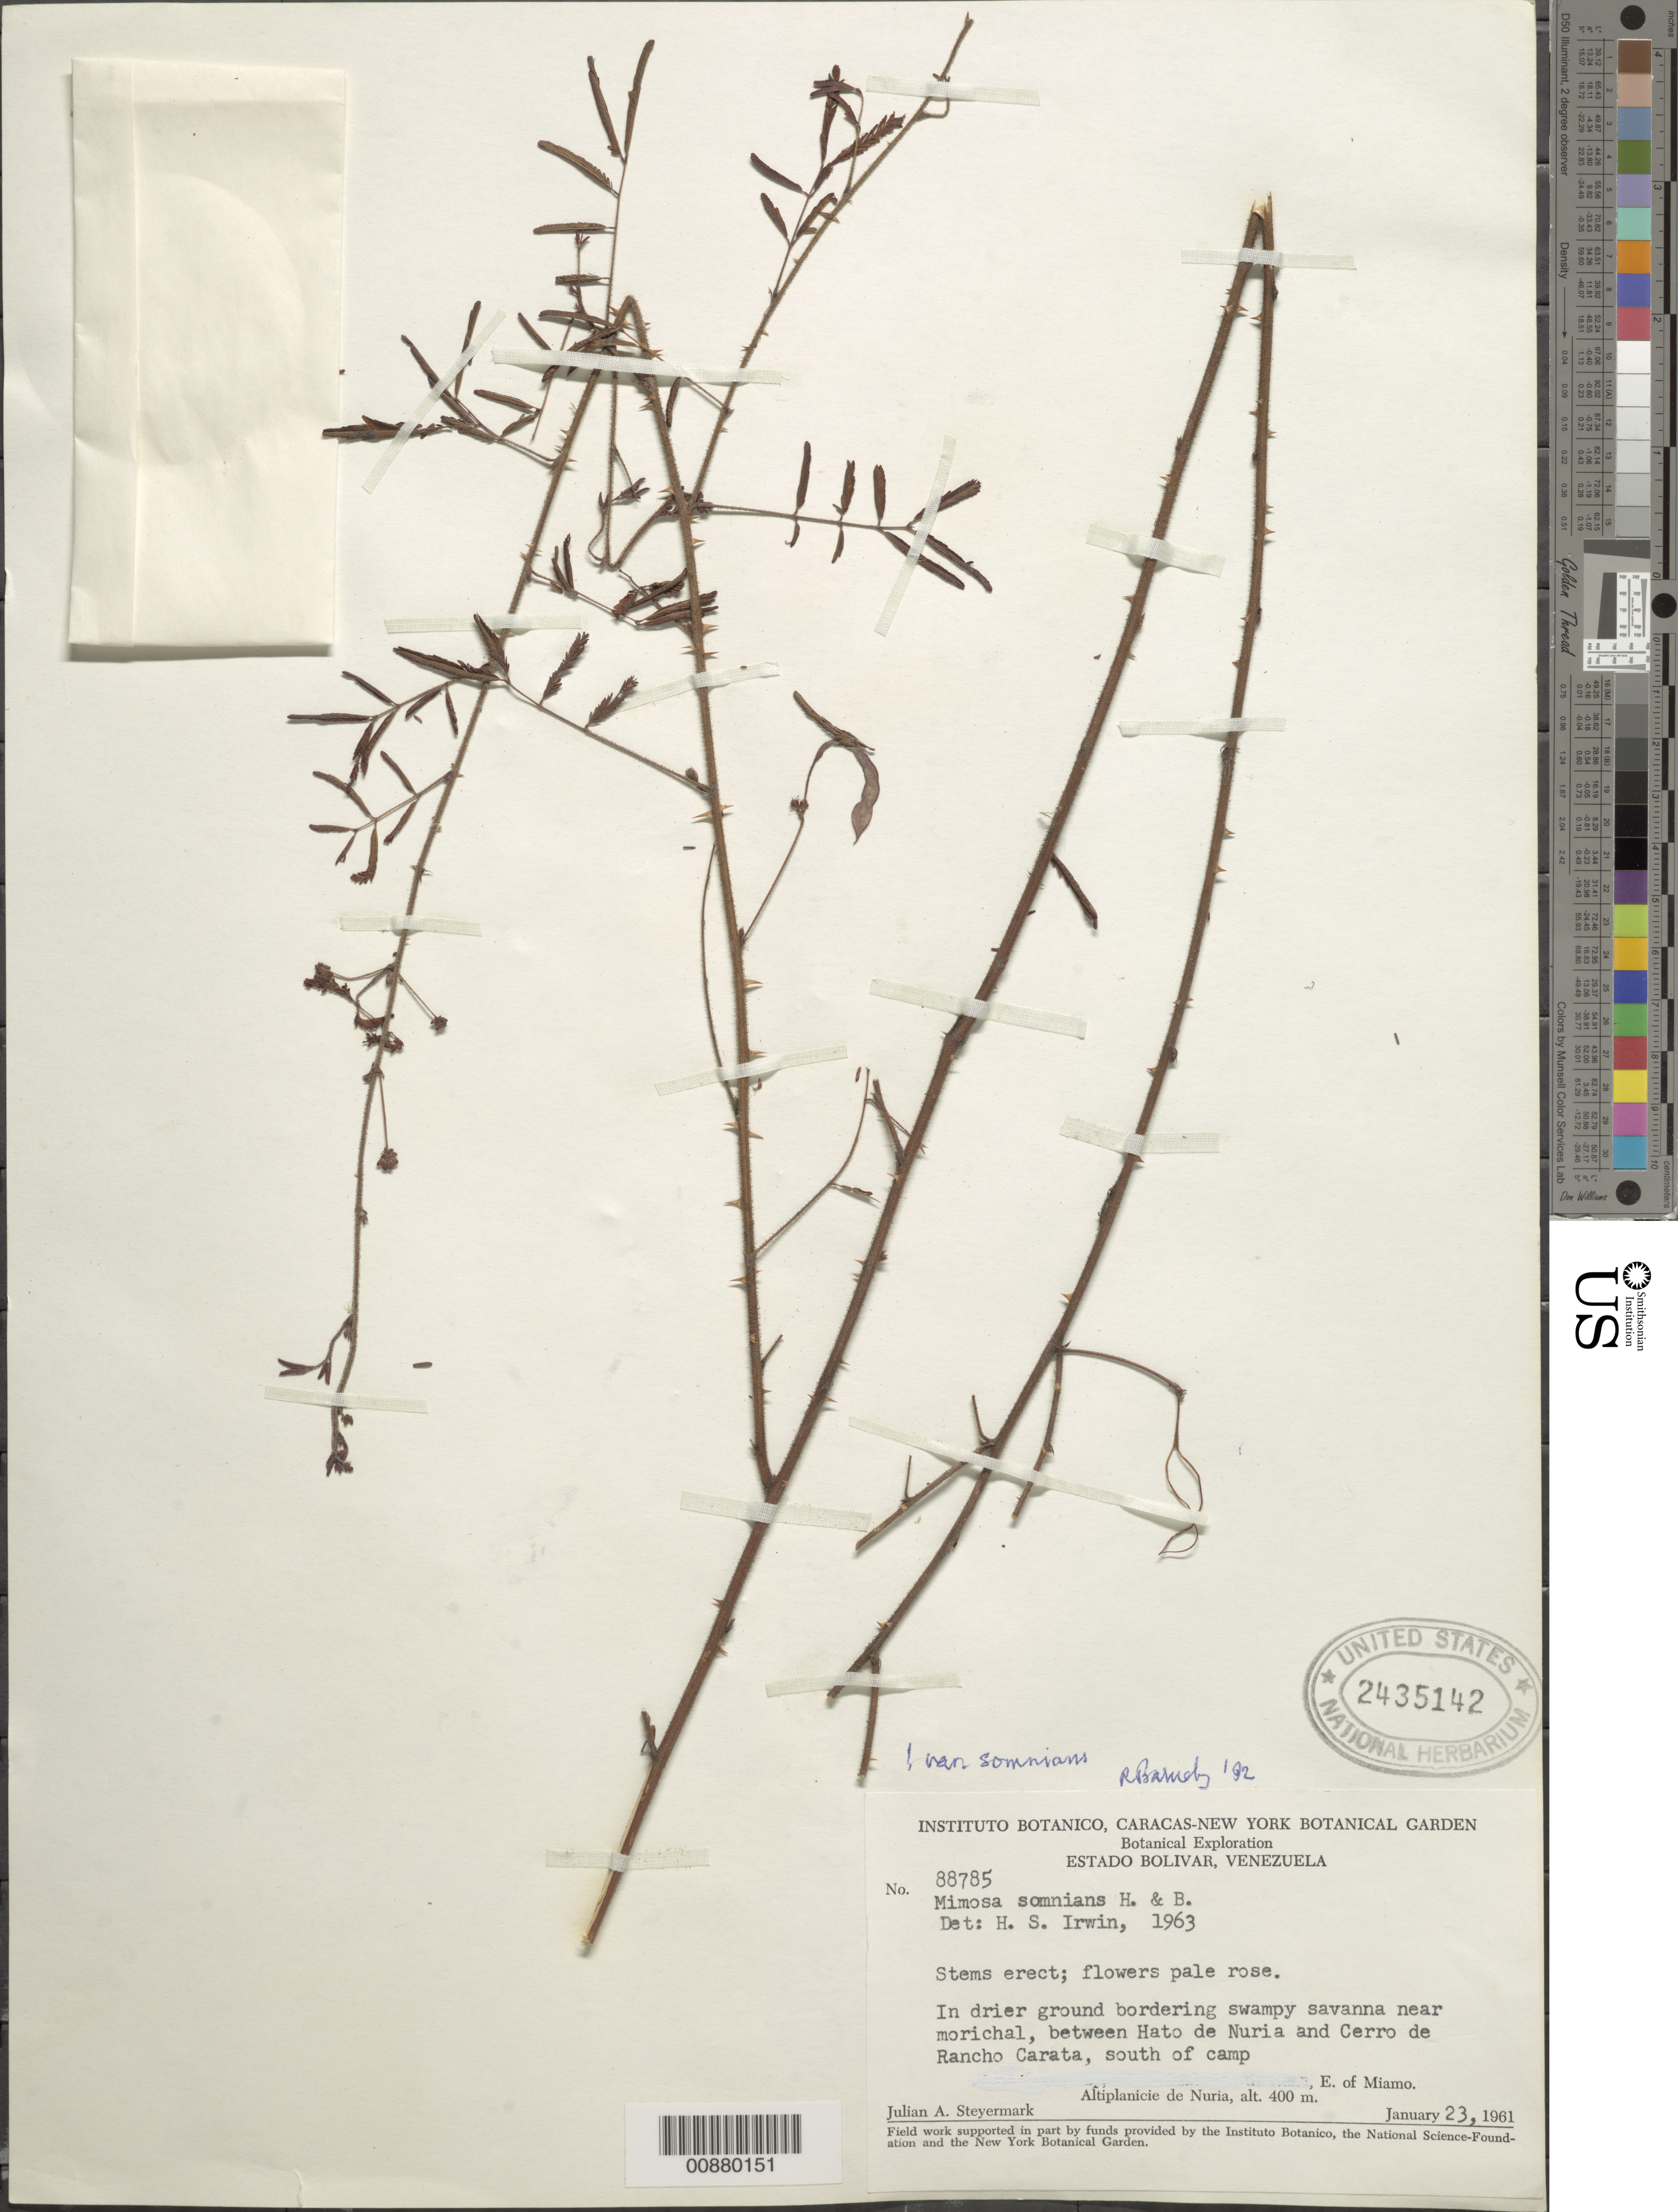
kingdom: Plantae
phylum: Tracheophyta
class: Magnoliopsida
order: Fabales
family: Fabaceae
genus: Mimosa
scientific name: Mimosa somnians var. somnians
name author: Humb. & Bonpl. ex Willd.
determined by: Barneby, Rupert C., (NY)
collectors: J. Steyermark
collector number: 88785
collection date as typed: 23-Jan-61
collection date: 1961-01-23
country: Venezuela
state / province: Bolívar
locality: Altiplanicie de Nuria, E of Miamo, between Hato de Nuria and Cerro de Rancho Carata, south of camp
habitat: Drier ground bordering swampy savanna near morichal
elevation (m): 400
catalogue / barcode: US 2435142